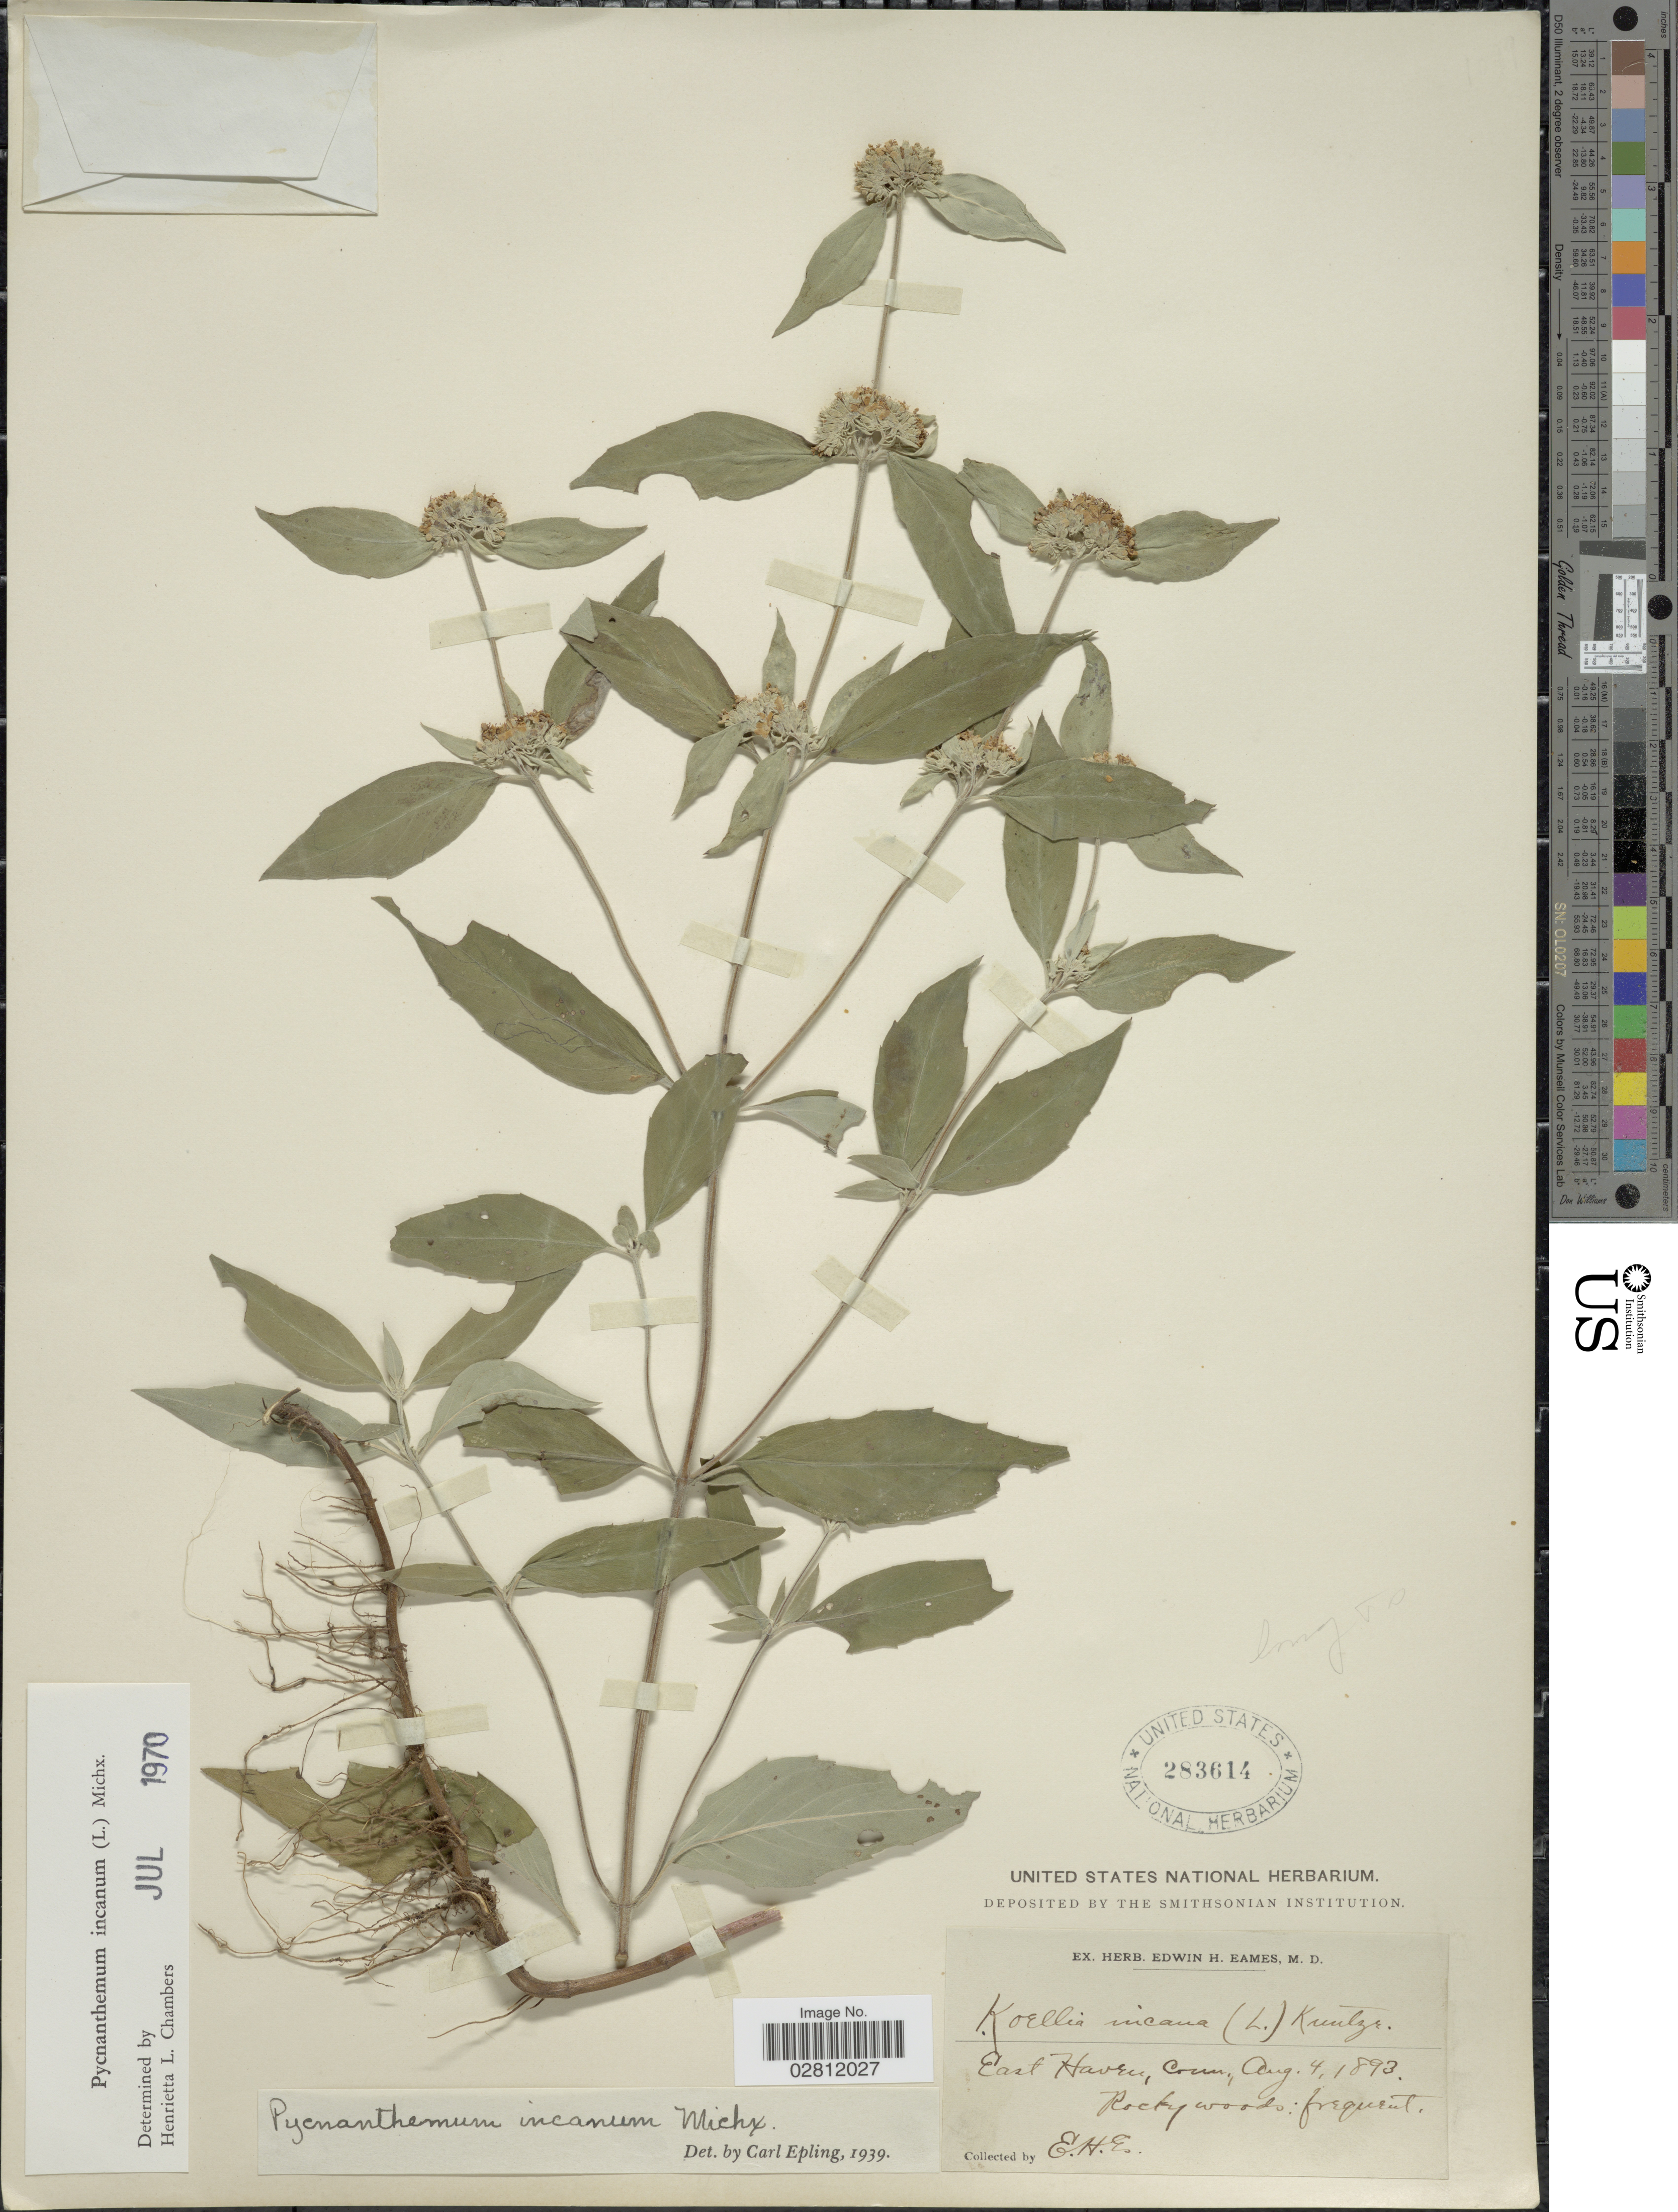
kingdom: Plantae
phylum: Tracheophyta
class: Magnoliopsida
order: Lamiales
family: Lamiaceae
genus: Pycnanthemum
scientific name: Pycnanthemum incanum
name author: (L.) Michx.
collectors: E. H. Eames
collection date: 1893-08-04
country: United States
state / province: Connecticut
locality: East Haven.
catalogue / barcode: US 283614